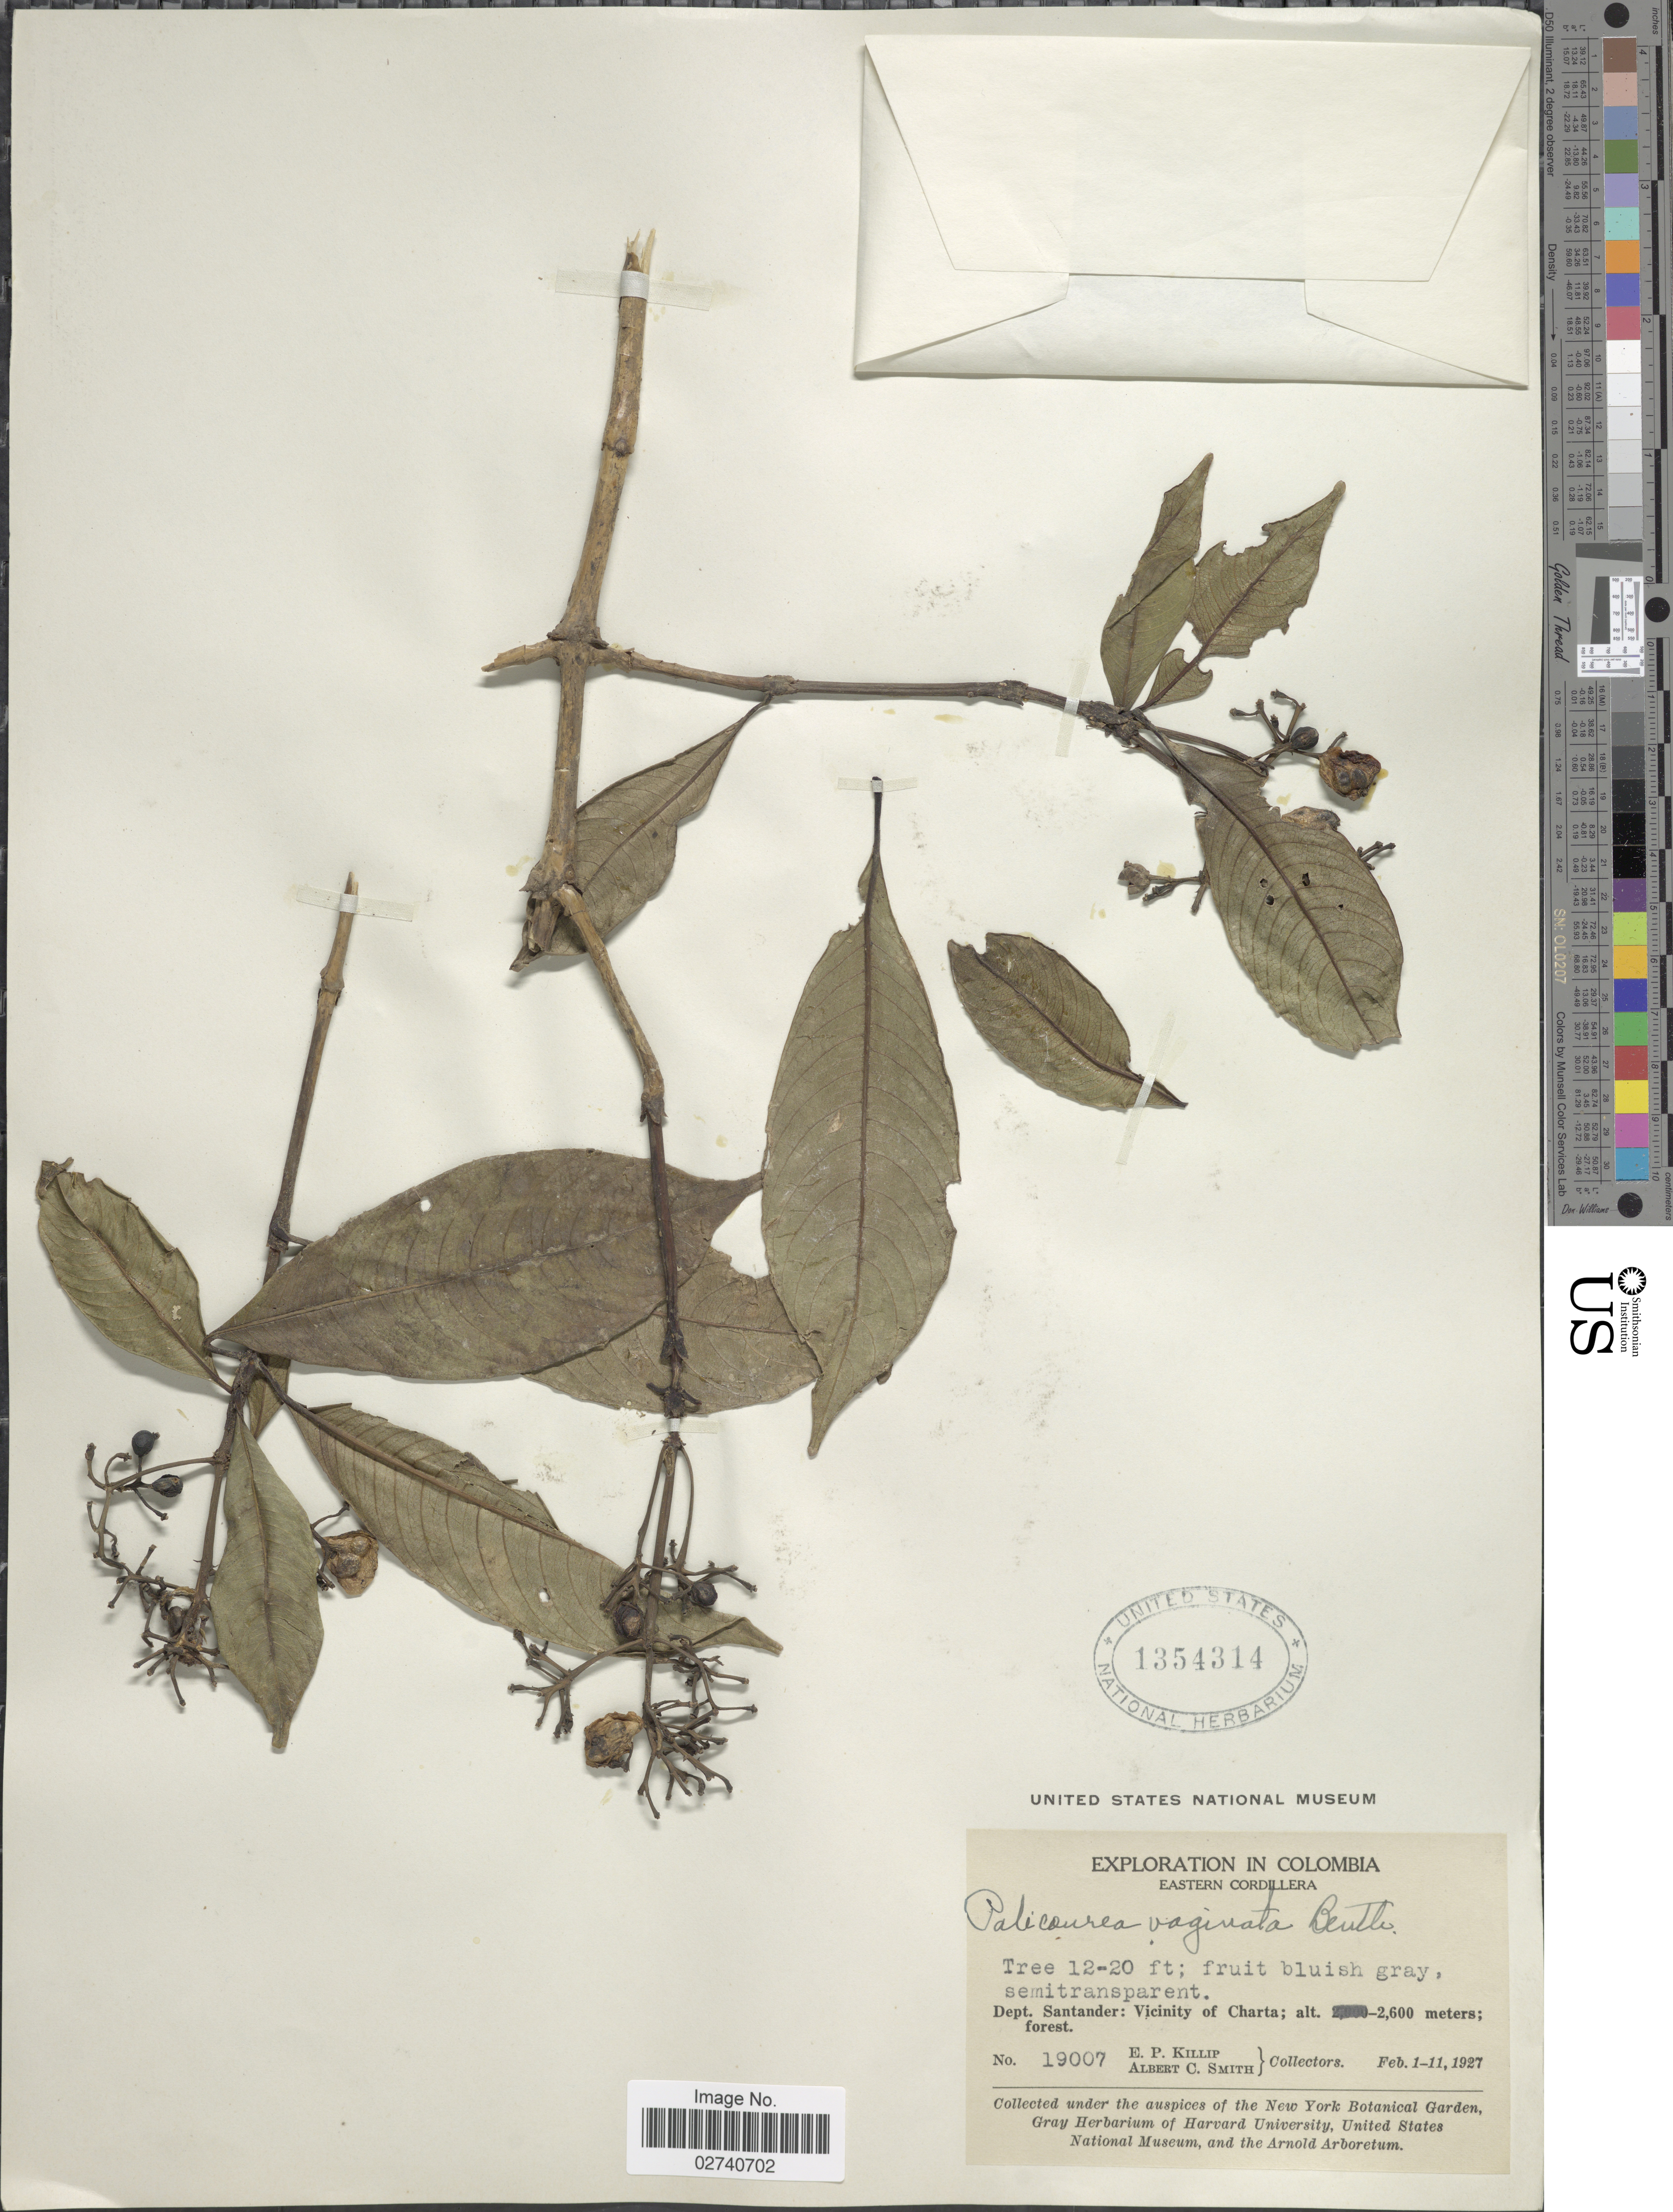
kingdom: Plantae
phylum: Tracheophyta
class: Magnoliopsida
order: Gentianales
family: Rubiaceae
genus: Palicourea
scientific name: Palicourea vaginata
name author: Benth.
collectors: E. P. Killip & A. C. Smith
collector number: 19007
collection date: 1927-02-01/1927-02-11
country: Colombia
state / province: Santander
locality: Eastern Cordillera. Vicinity of Charta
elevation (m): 2600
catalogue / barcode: US 1354314